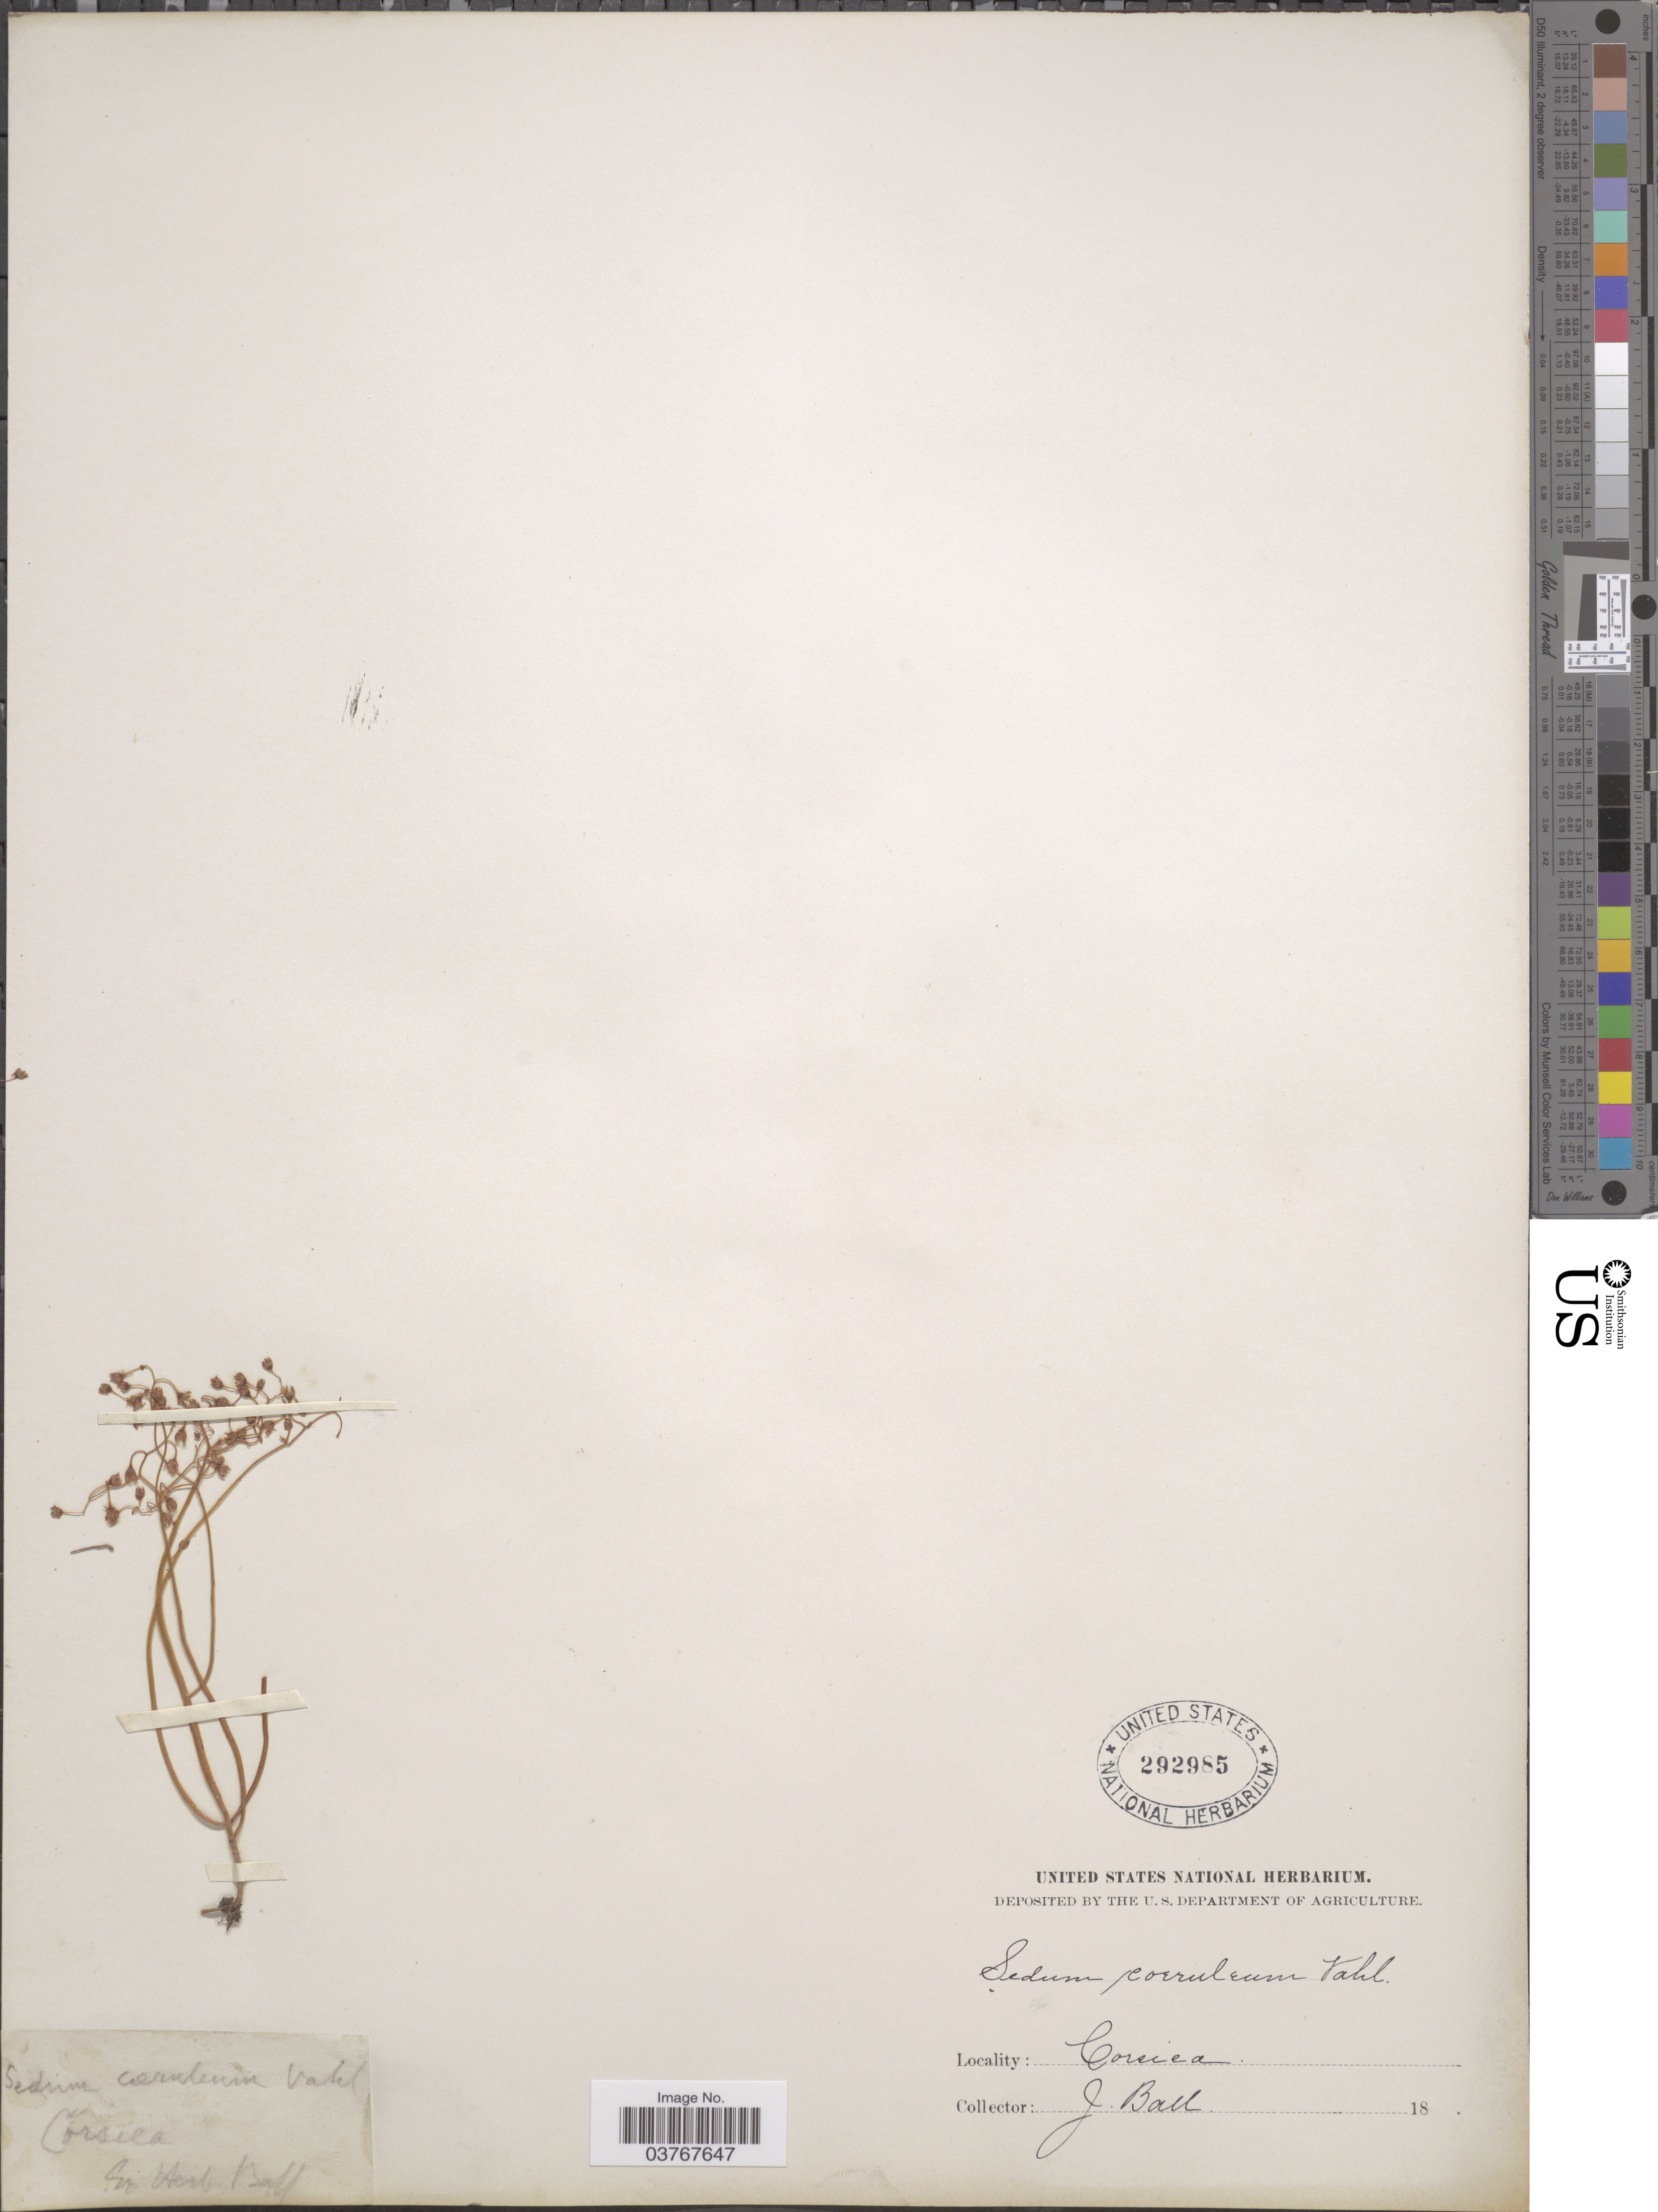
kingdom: Plantae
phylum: Tracheophyta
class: Magnoliopsida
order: Saxifragales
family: Crassulaceae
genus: Sedum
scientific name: Sedum coeruleum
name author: Vahl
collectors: J. Ball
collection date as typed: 18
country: France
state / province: Corsica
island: Corse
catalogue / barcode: US 292985